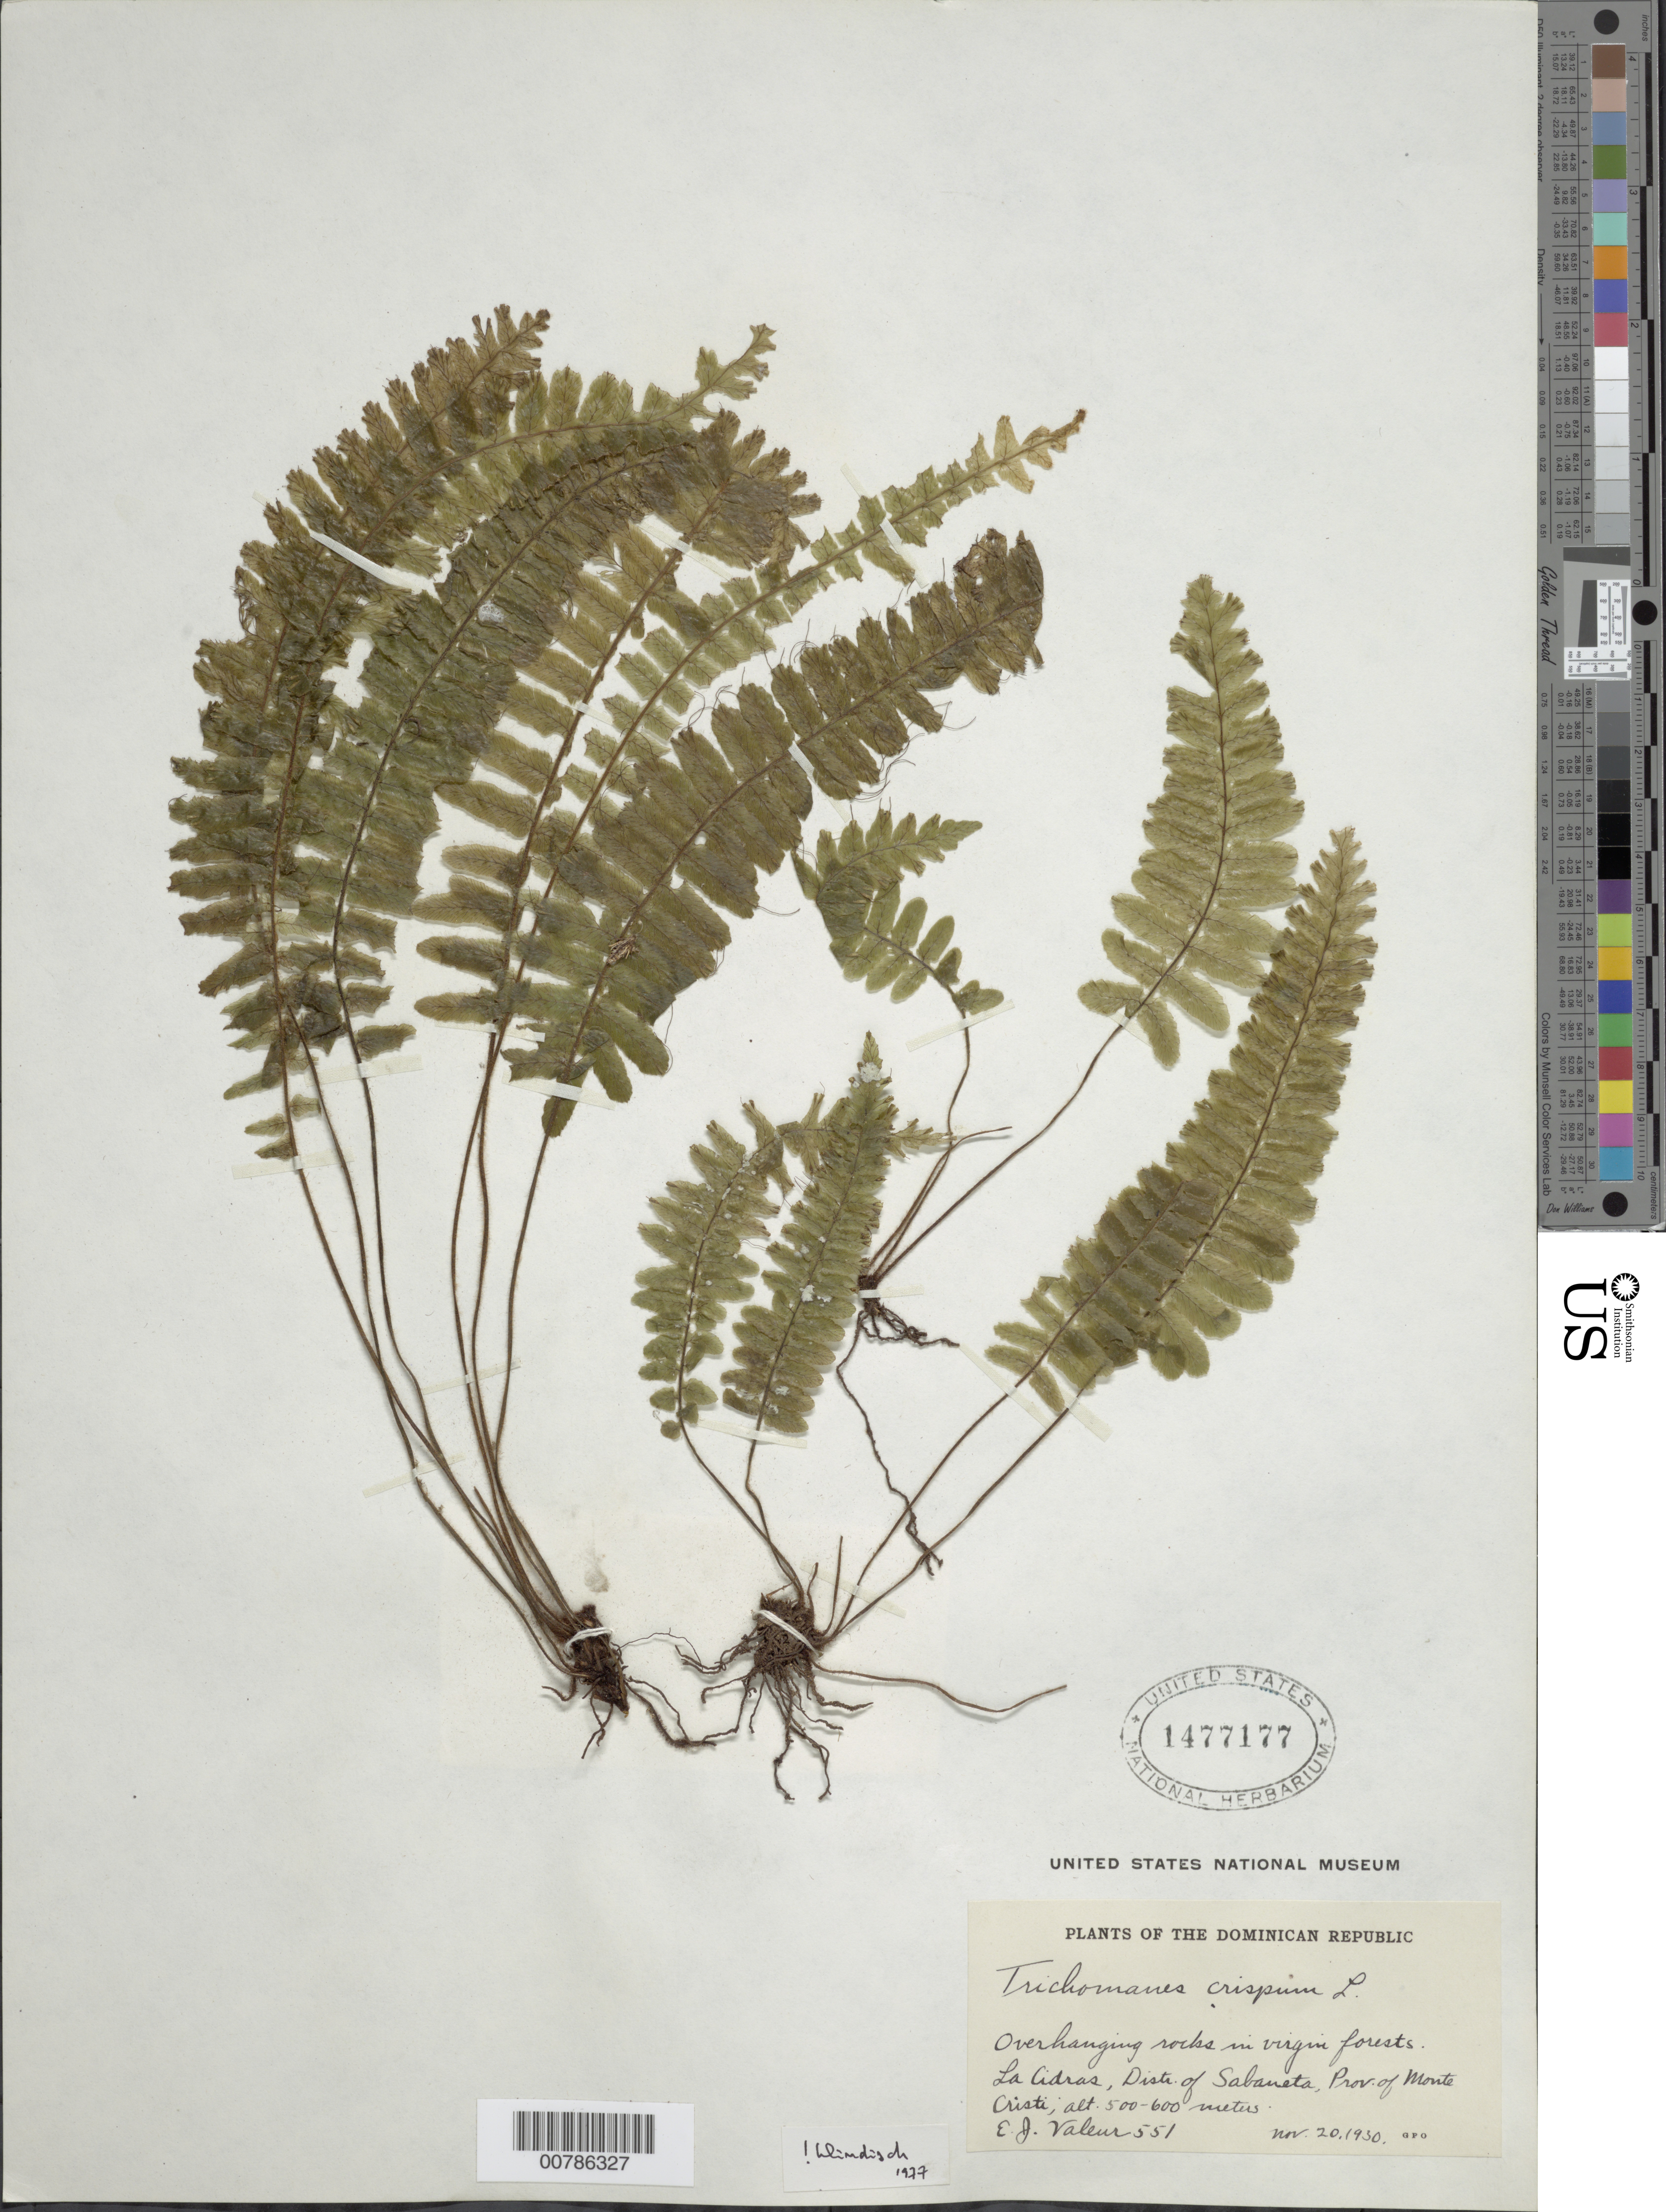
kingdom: Plantae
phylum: Tracheophyta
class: Polypodiopsida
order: Hymenophyllales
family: Hymenophyllaceae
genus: Trichomanes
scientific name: Trichomanes crispum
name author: L.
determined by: Windisch, Paulo Guenter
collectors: E. Valeur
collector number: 551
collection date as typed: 20 Nov 1930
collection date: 1930-11-20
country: Dominican Republic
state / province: Monte Cristi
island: Hispaniola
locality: Distr. Sabaneta, La Cidras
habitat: Overhanging rocks in virgin forests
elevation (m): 500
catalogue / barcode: US 1477177